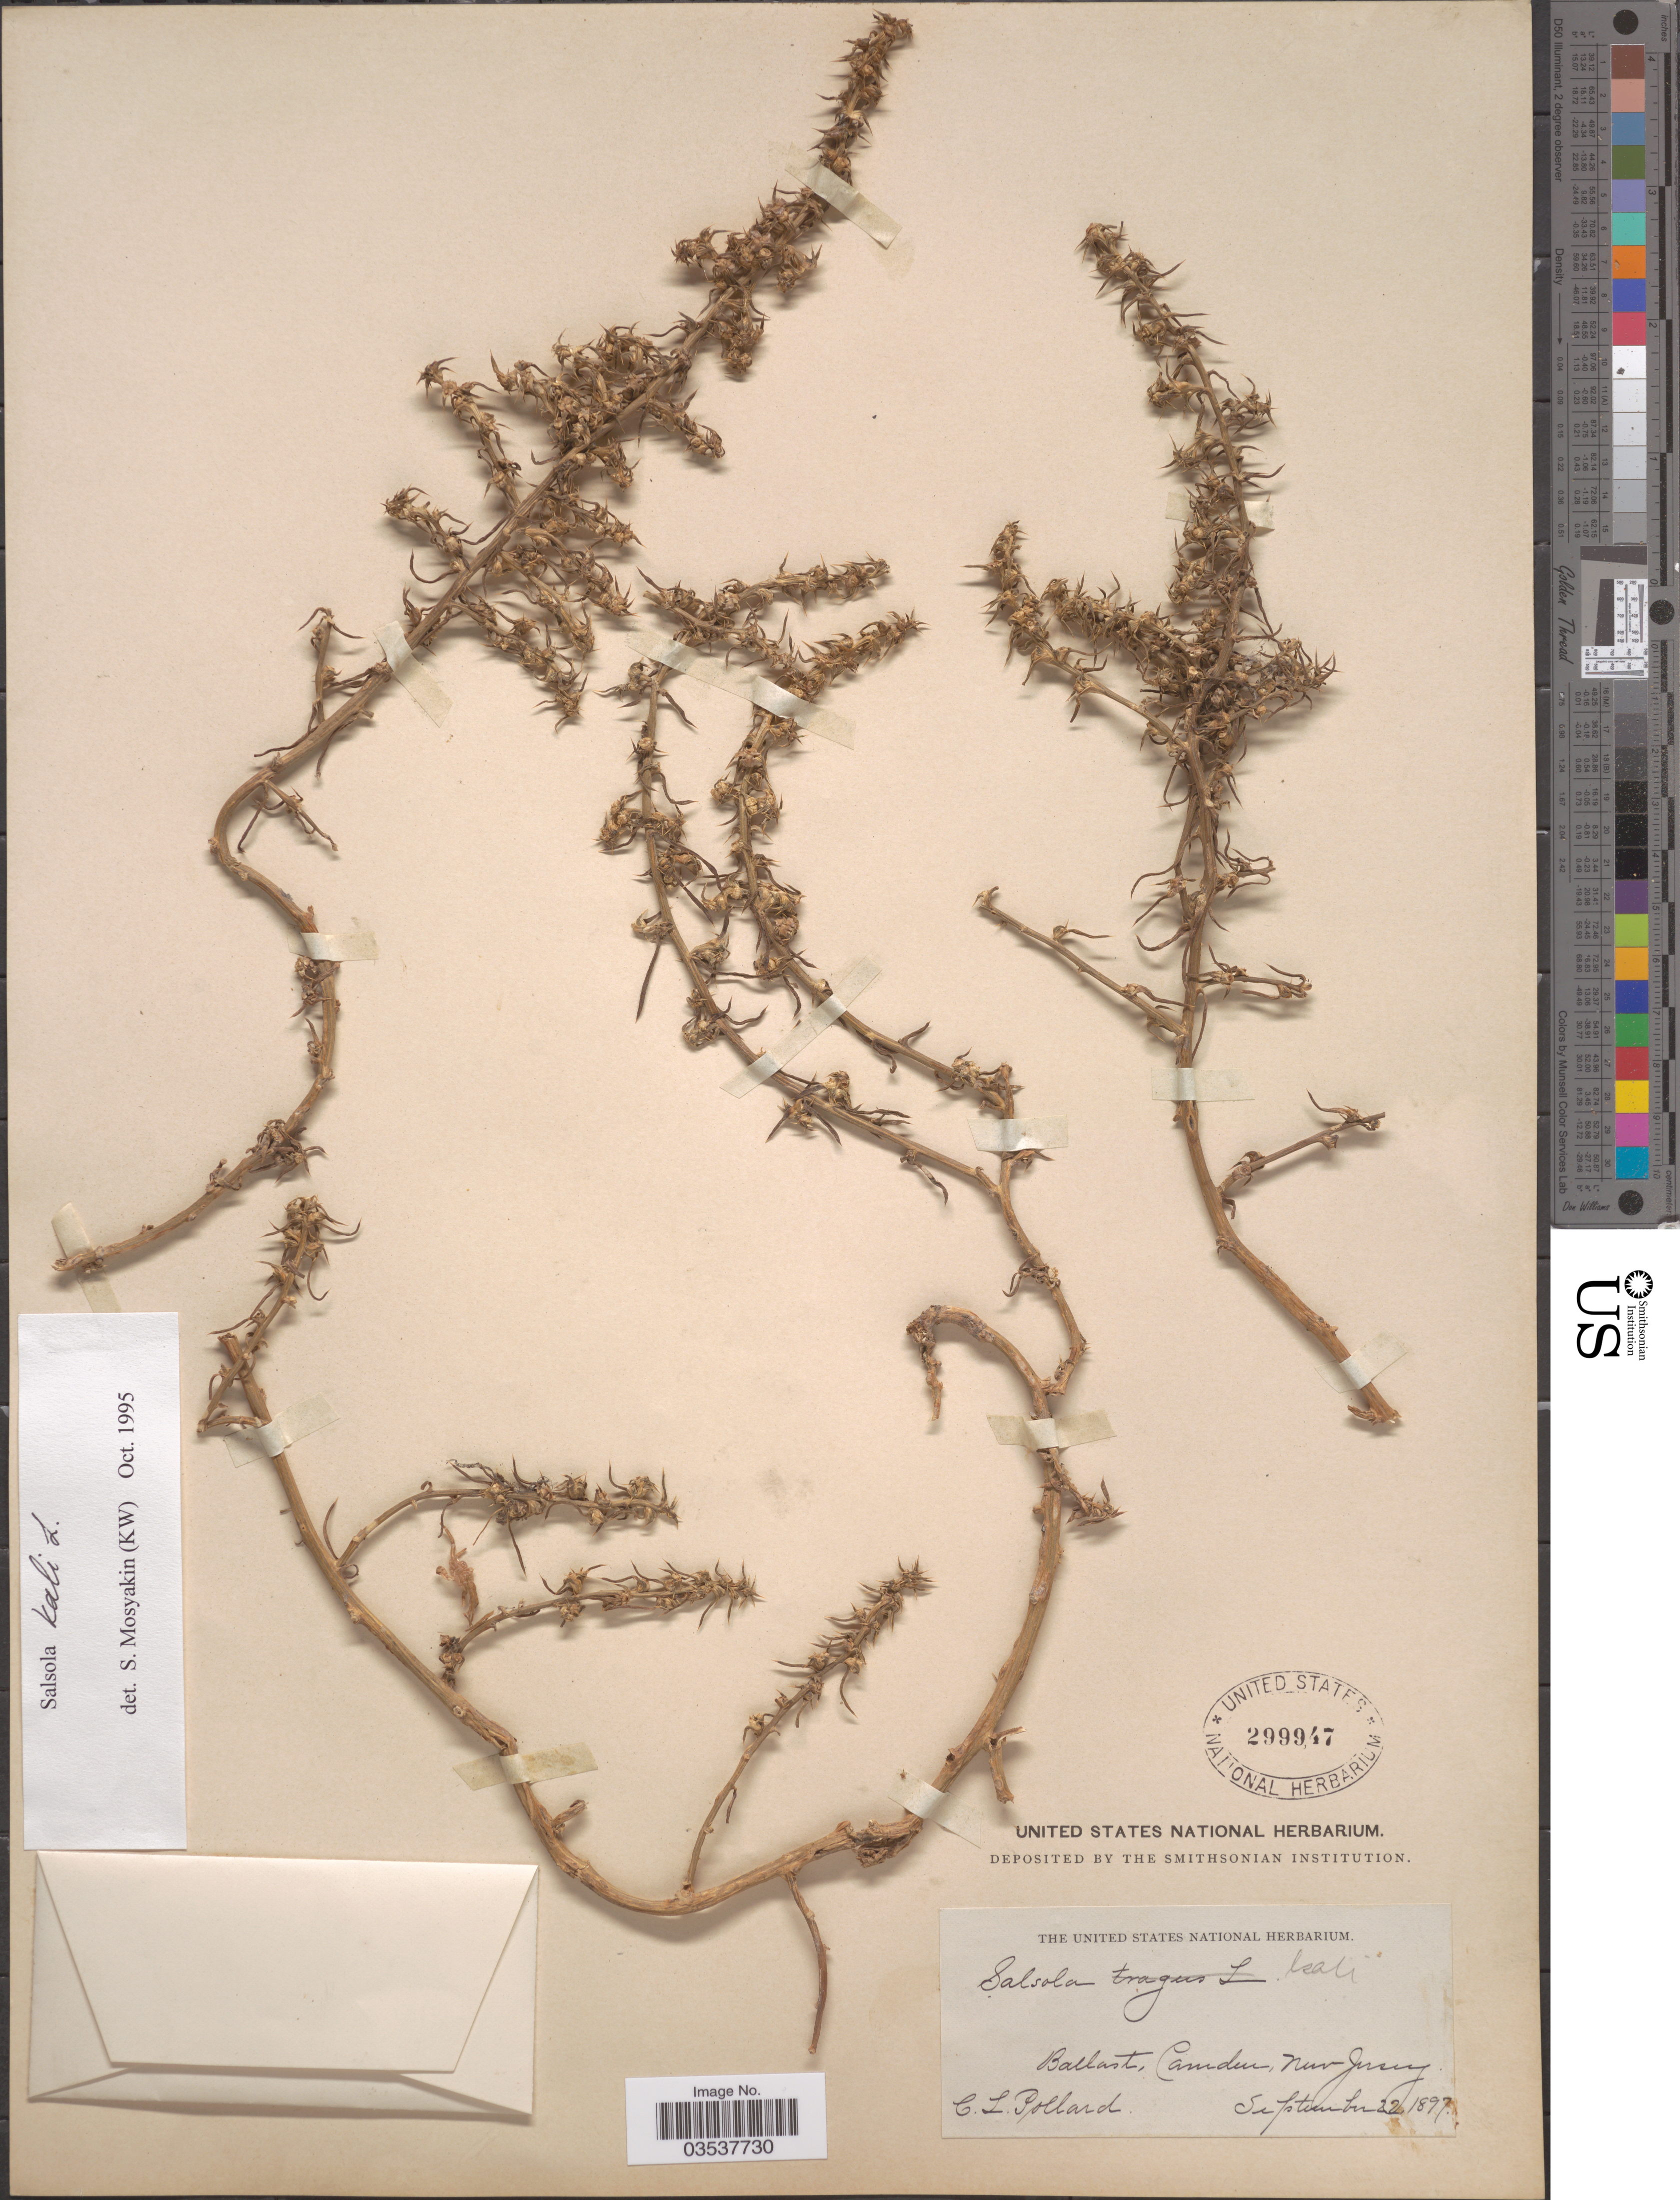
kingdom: Plantae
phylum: Tracheophyta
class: Magnoliopsida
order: Caryophyllales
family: Amaranthaceae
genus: Salsola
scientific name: Salsola pestifer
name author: A. Nelson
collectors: C. L. Pollard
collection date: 1897-09-22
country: United States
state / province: New Jersey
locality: Ballast, Camden.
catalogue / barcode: US 299947